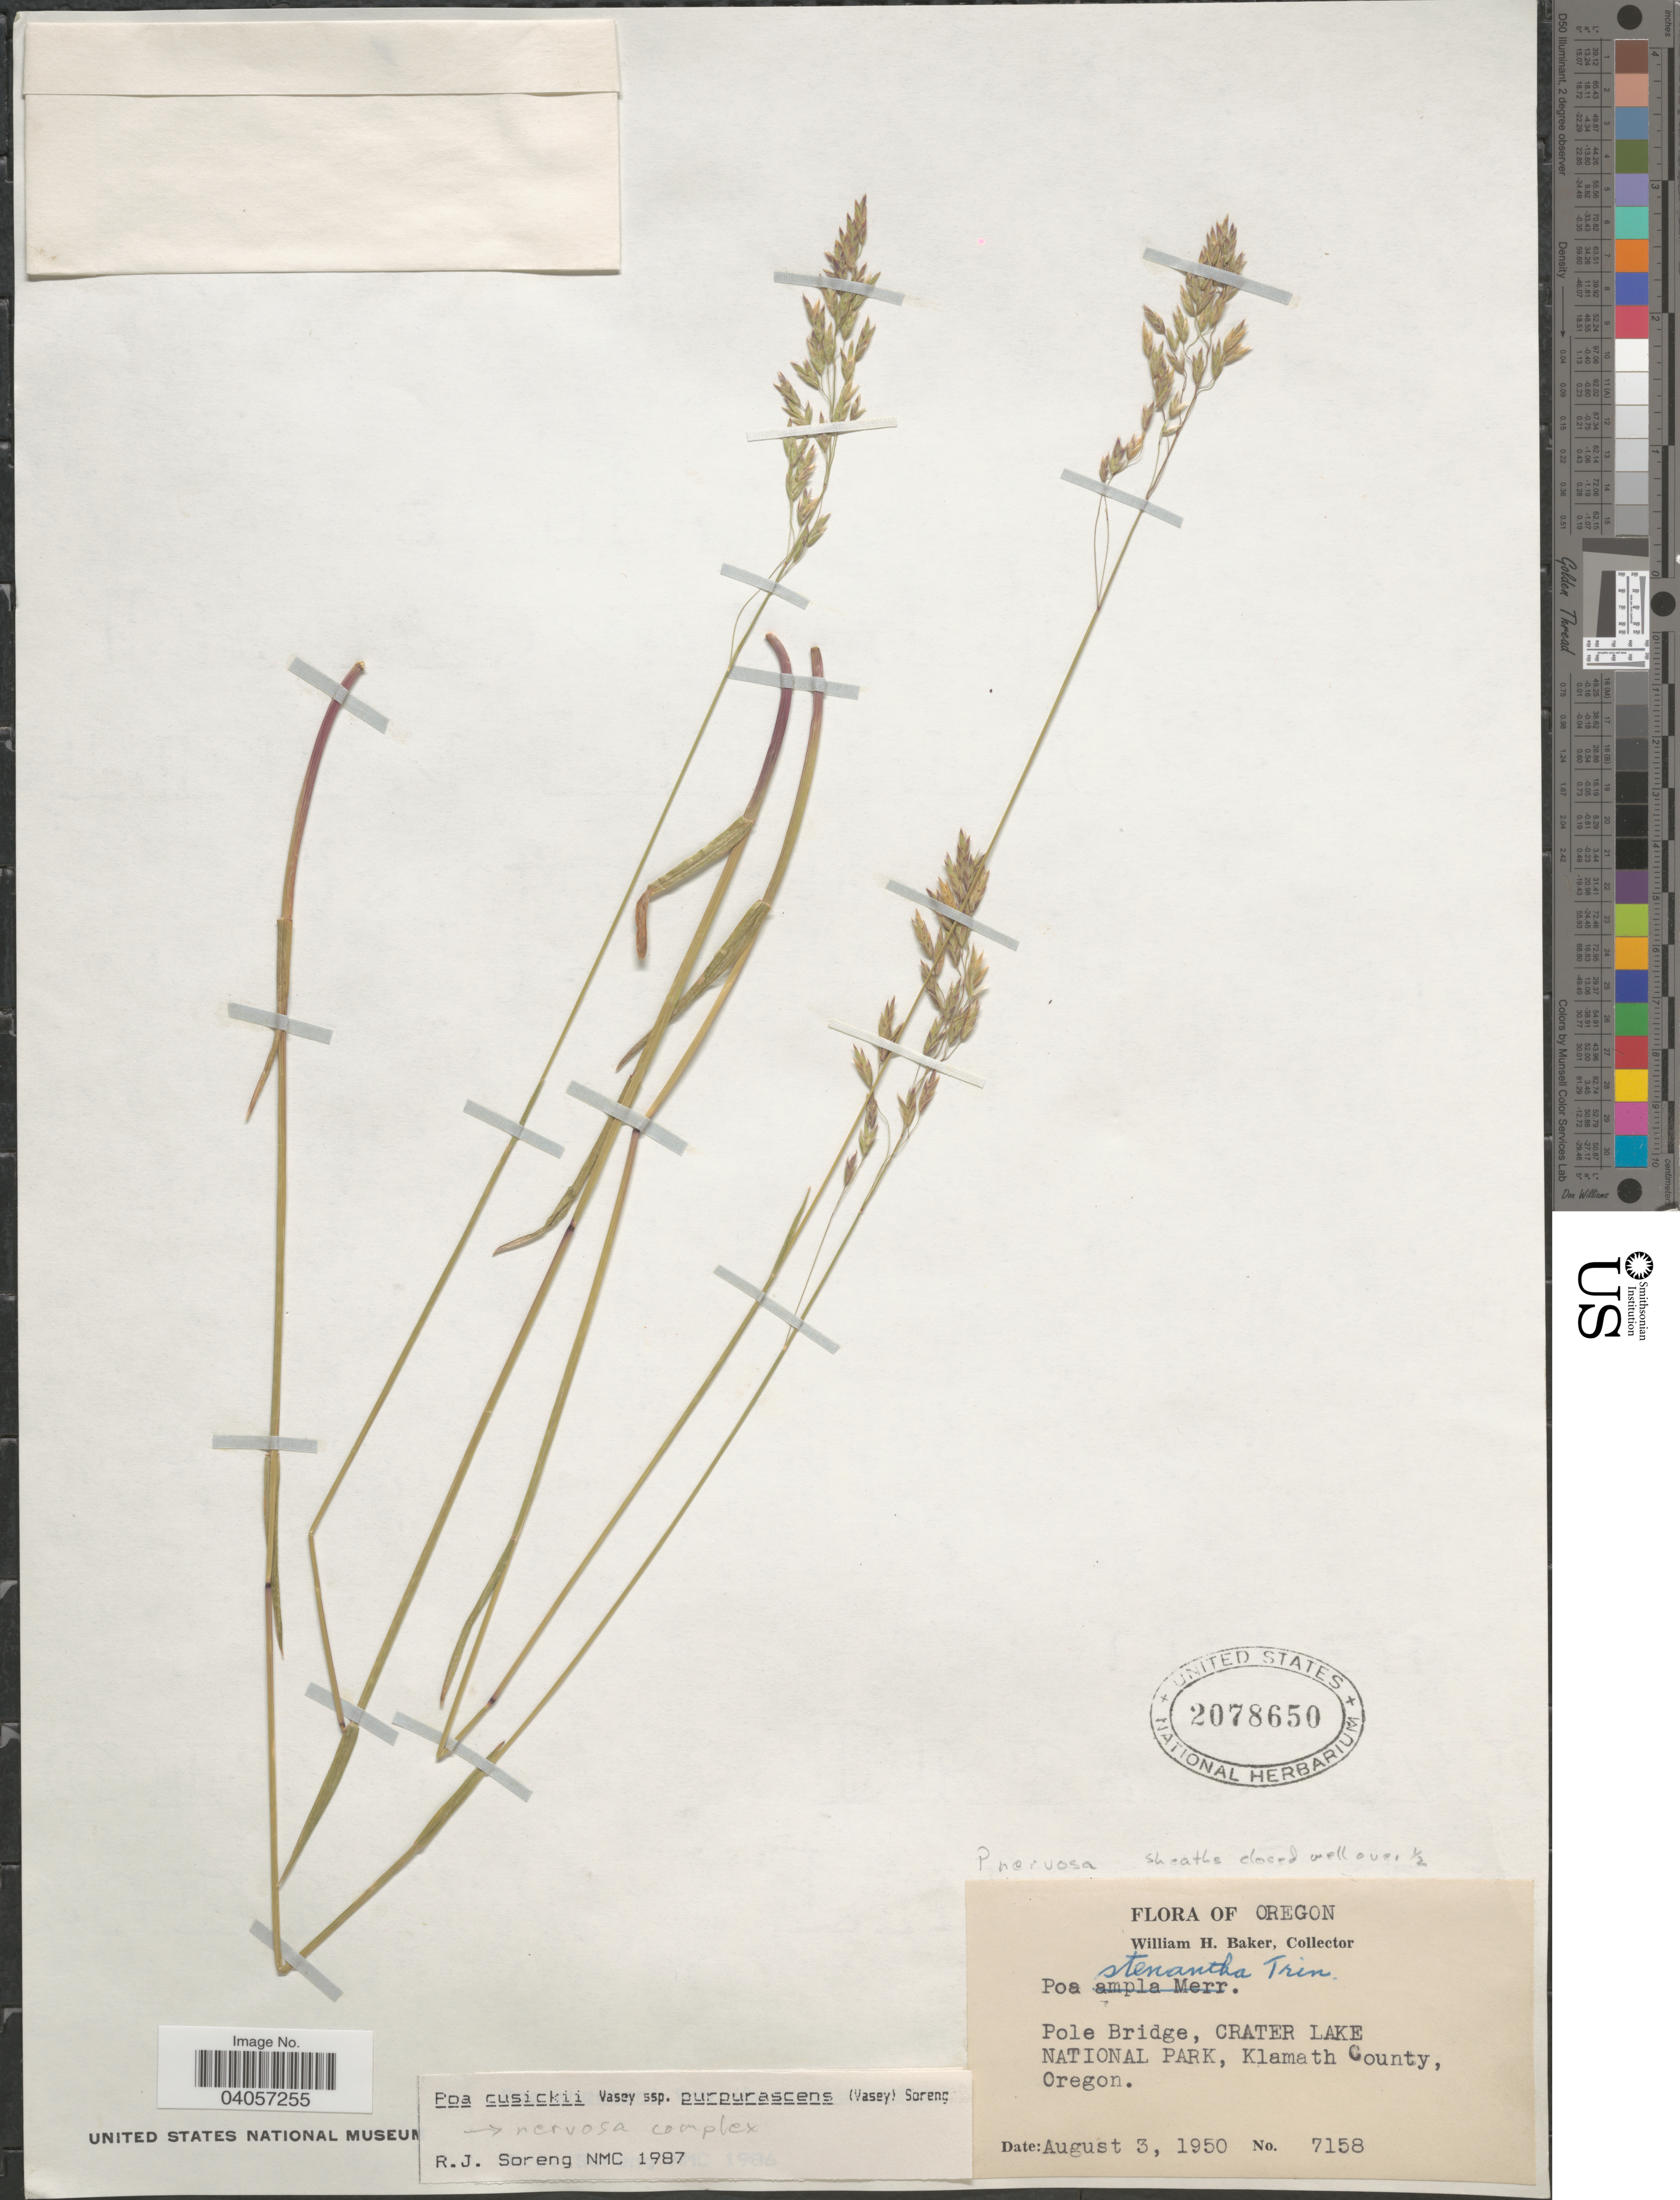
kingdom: Plantae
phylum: Tracheophyta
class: Liliopsida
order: Poales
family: Poaceae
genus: Poa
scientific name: Poa cusickii subsp. purpurascens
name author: (Vasey) Soreng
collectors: W. H. Baker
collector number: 7158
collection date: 1950-08-03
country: United States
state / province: Oregon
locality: Pole Bridge, Crater Lake National Park, Klamath County.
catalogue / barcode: US 2078650